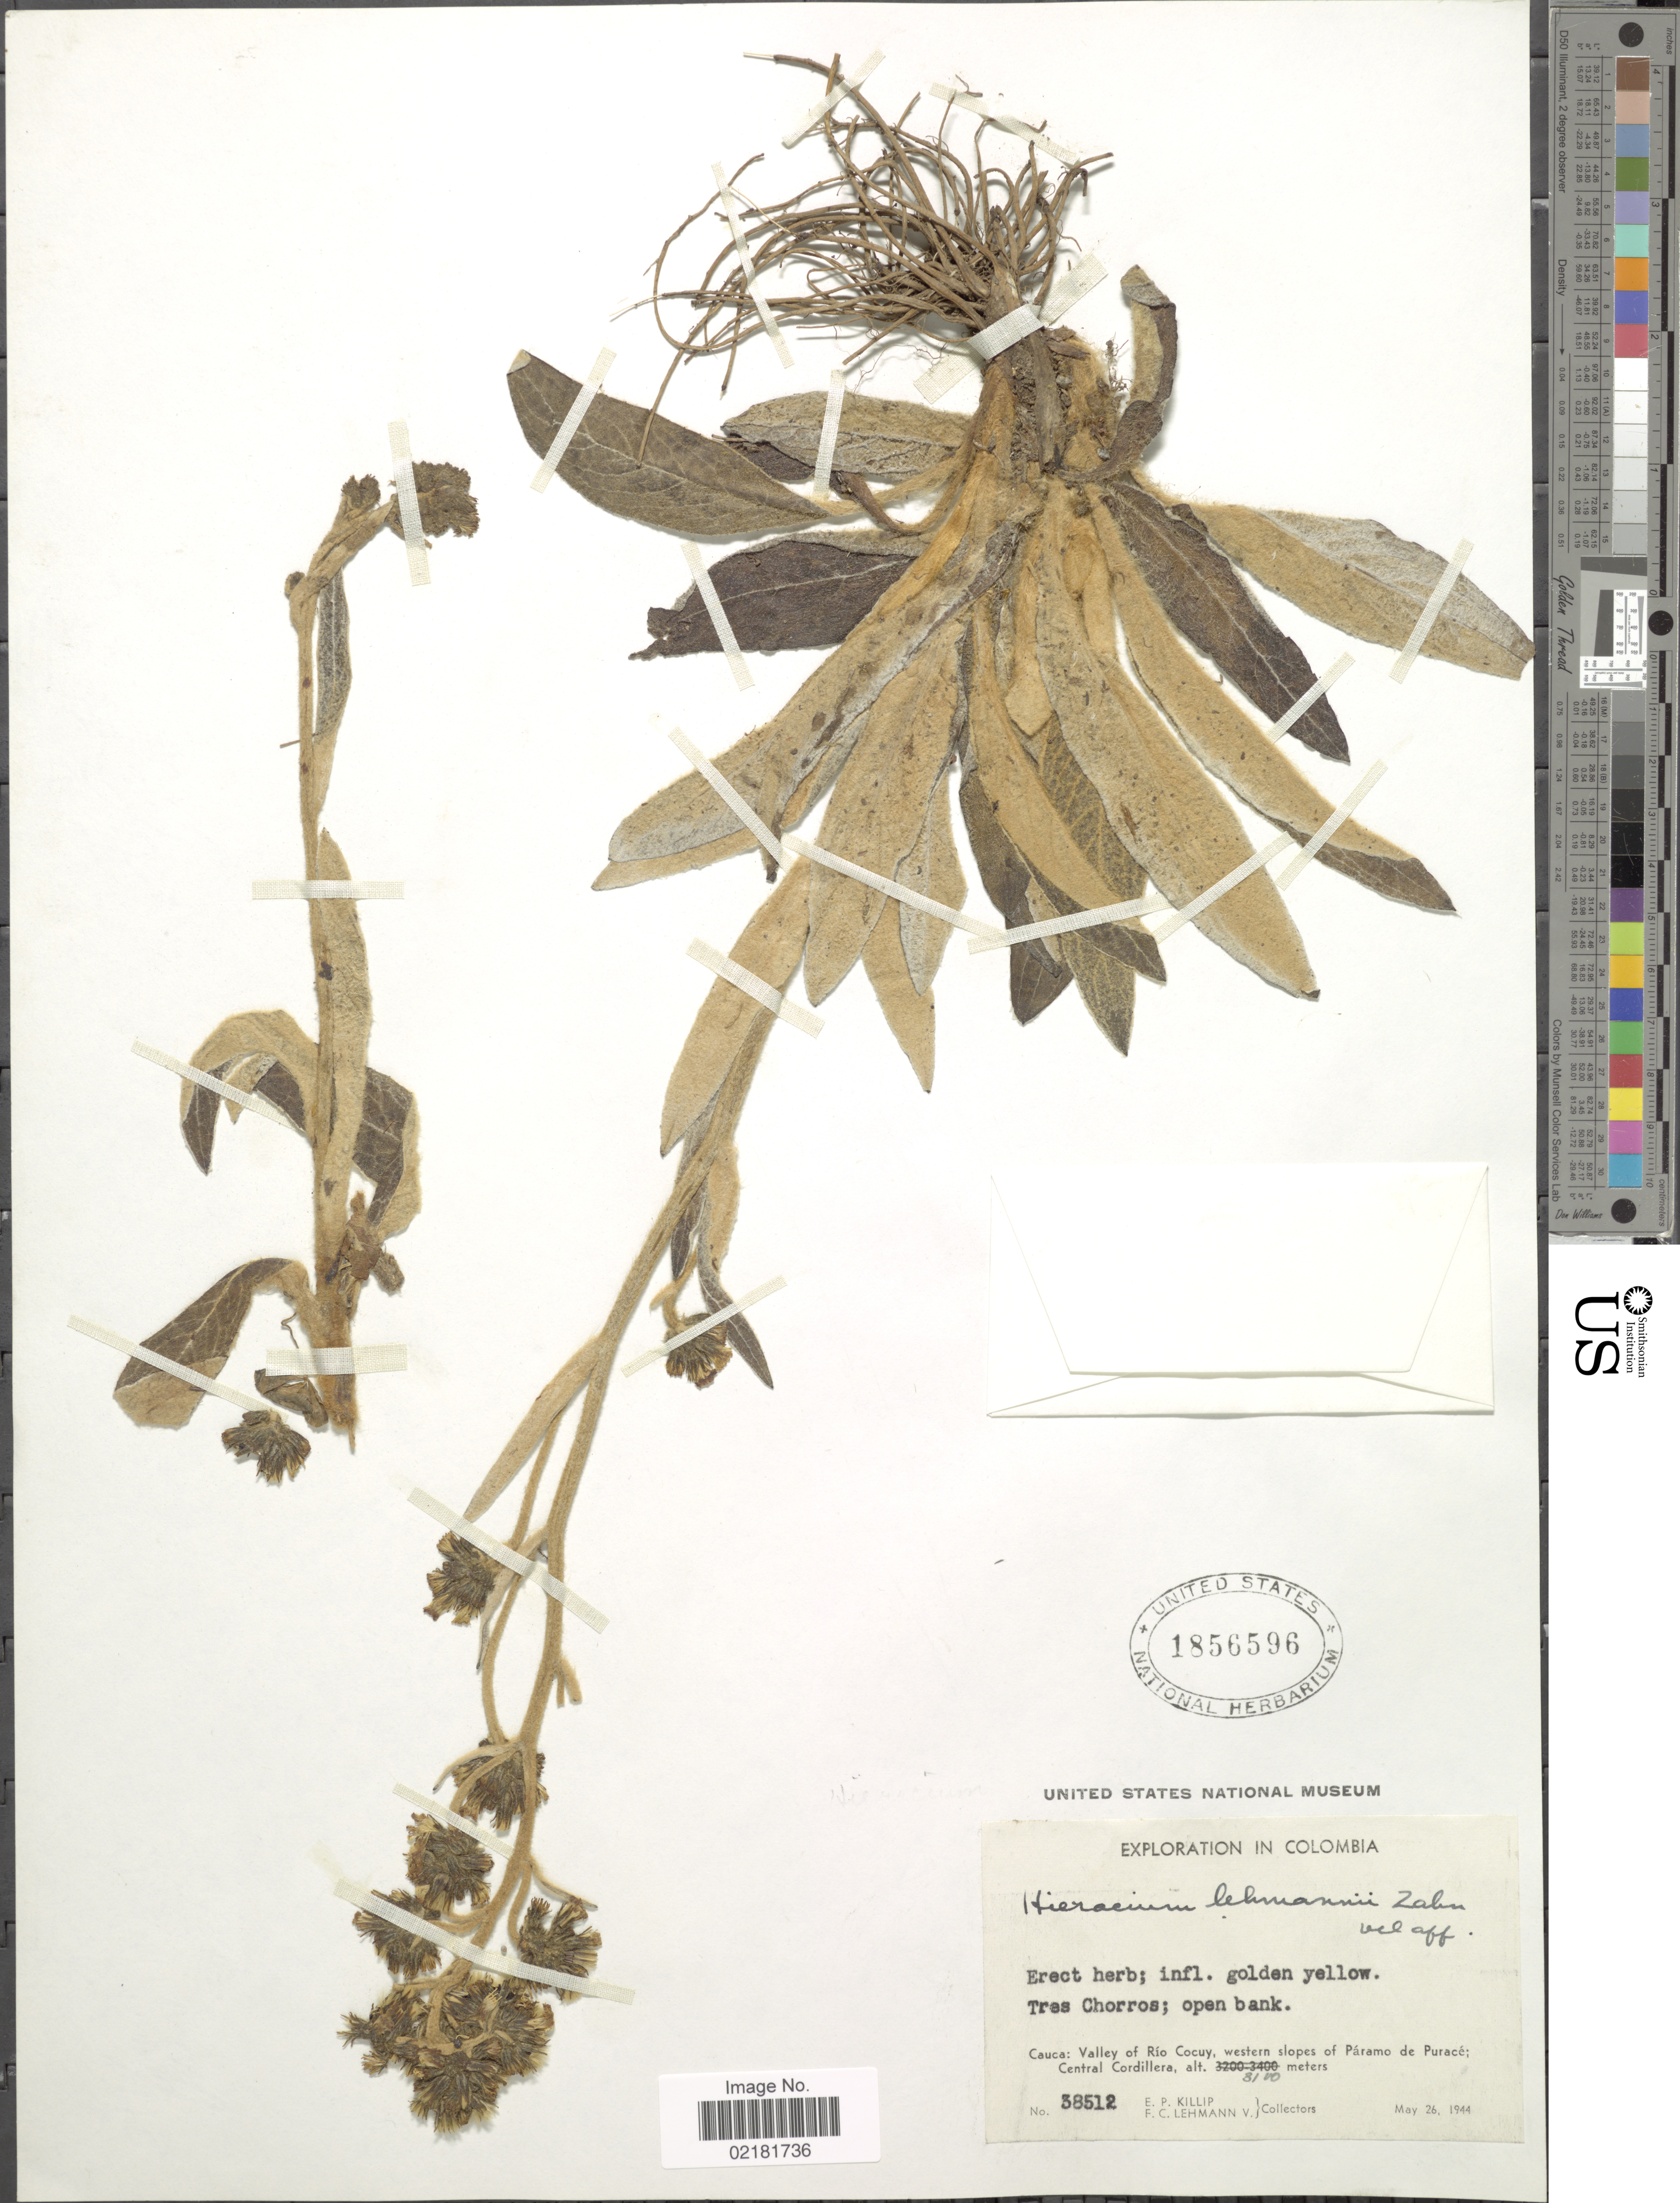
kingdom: Plantae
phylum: Tracheophyta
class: Magnoliopsida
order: Asterales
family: Asteraceae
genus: Hieracium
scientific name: Hieracium lehmannii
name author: Zahn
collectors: E. P. Killip & F. Lehmann v.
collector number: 38512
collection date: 1944-05-26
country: Colombia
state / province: Cauca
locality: Valley of Rio Cocuy, western slopes of Paramo de Purace: Central Cordillera, Tres Chorros.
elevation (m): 3100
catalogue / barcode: US 1856596